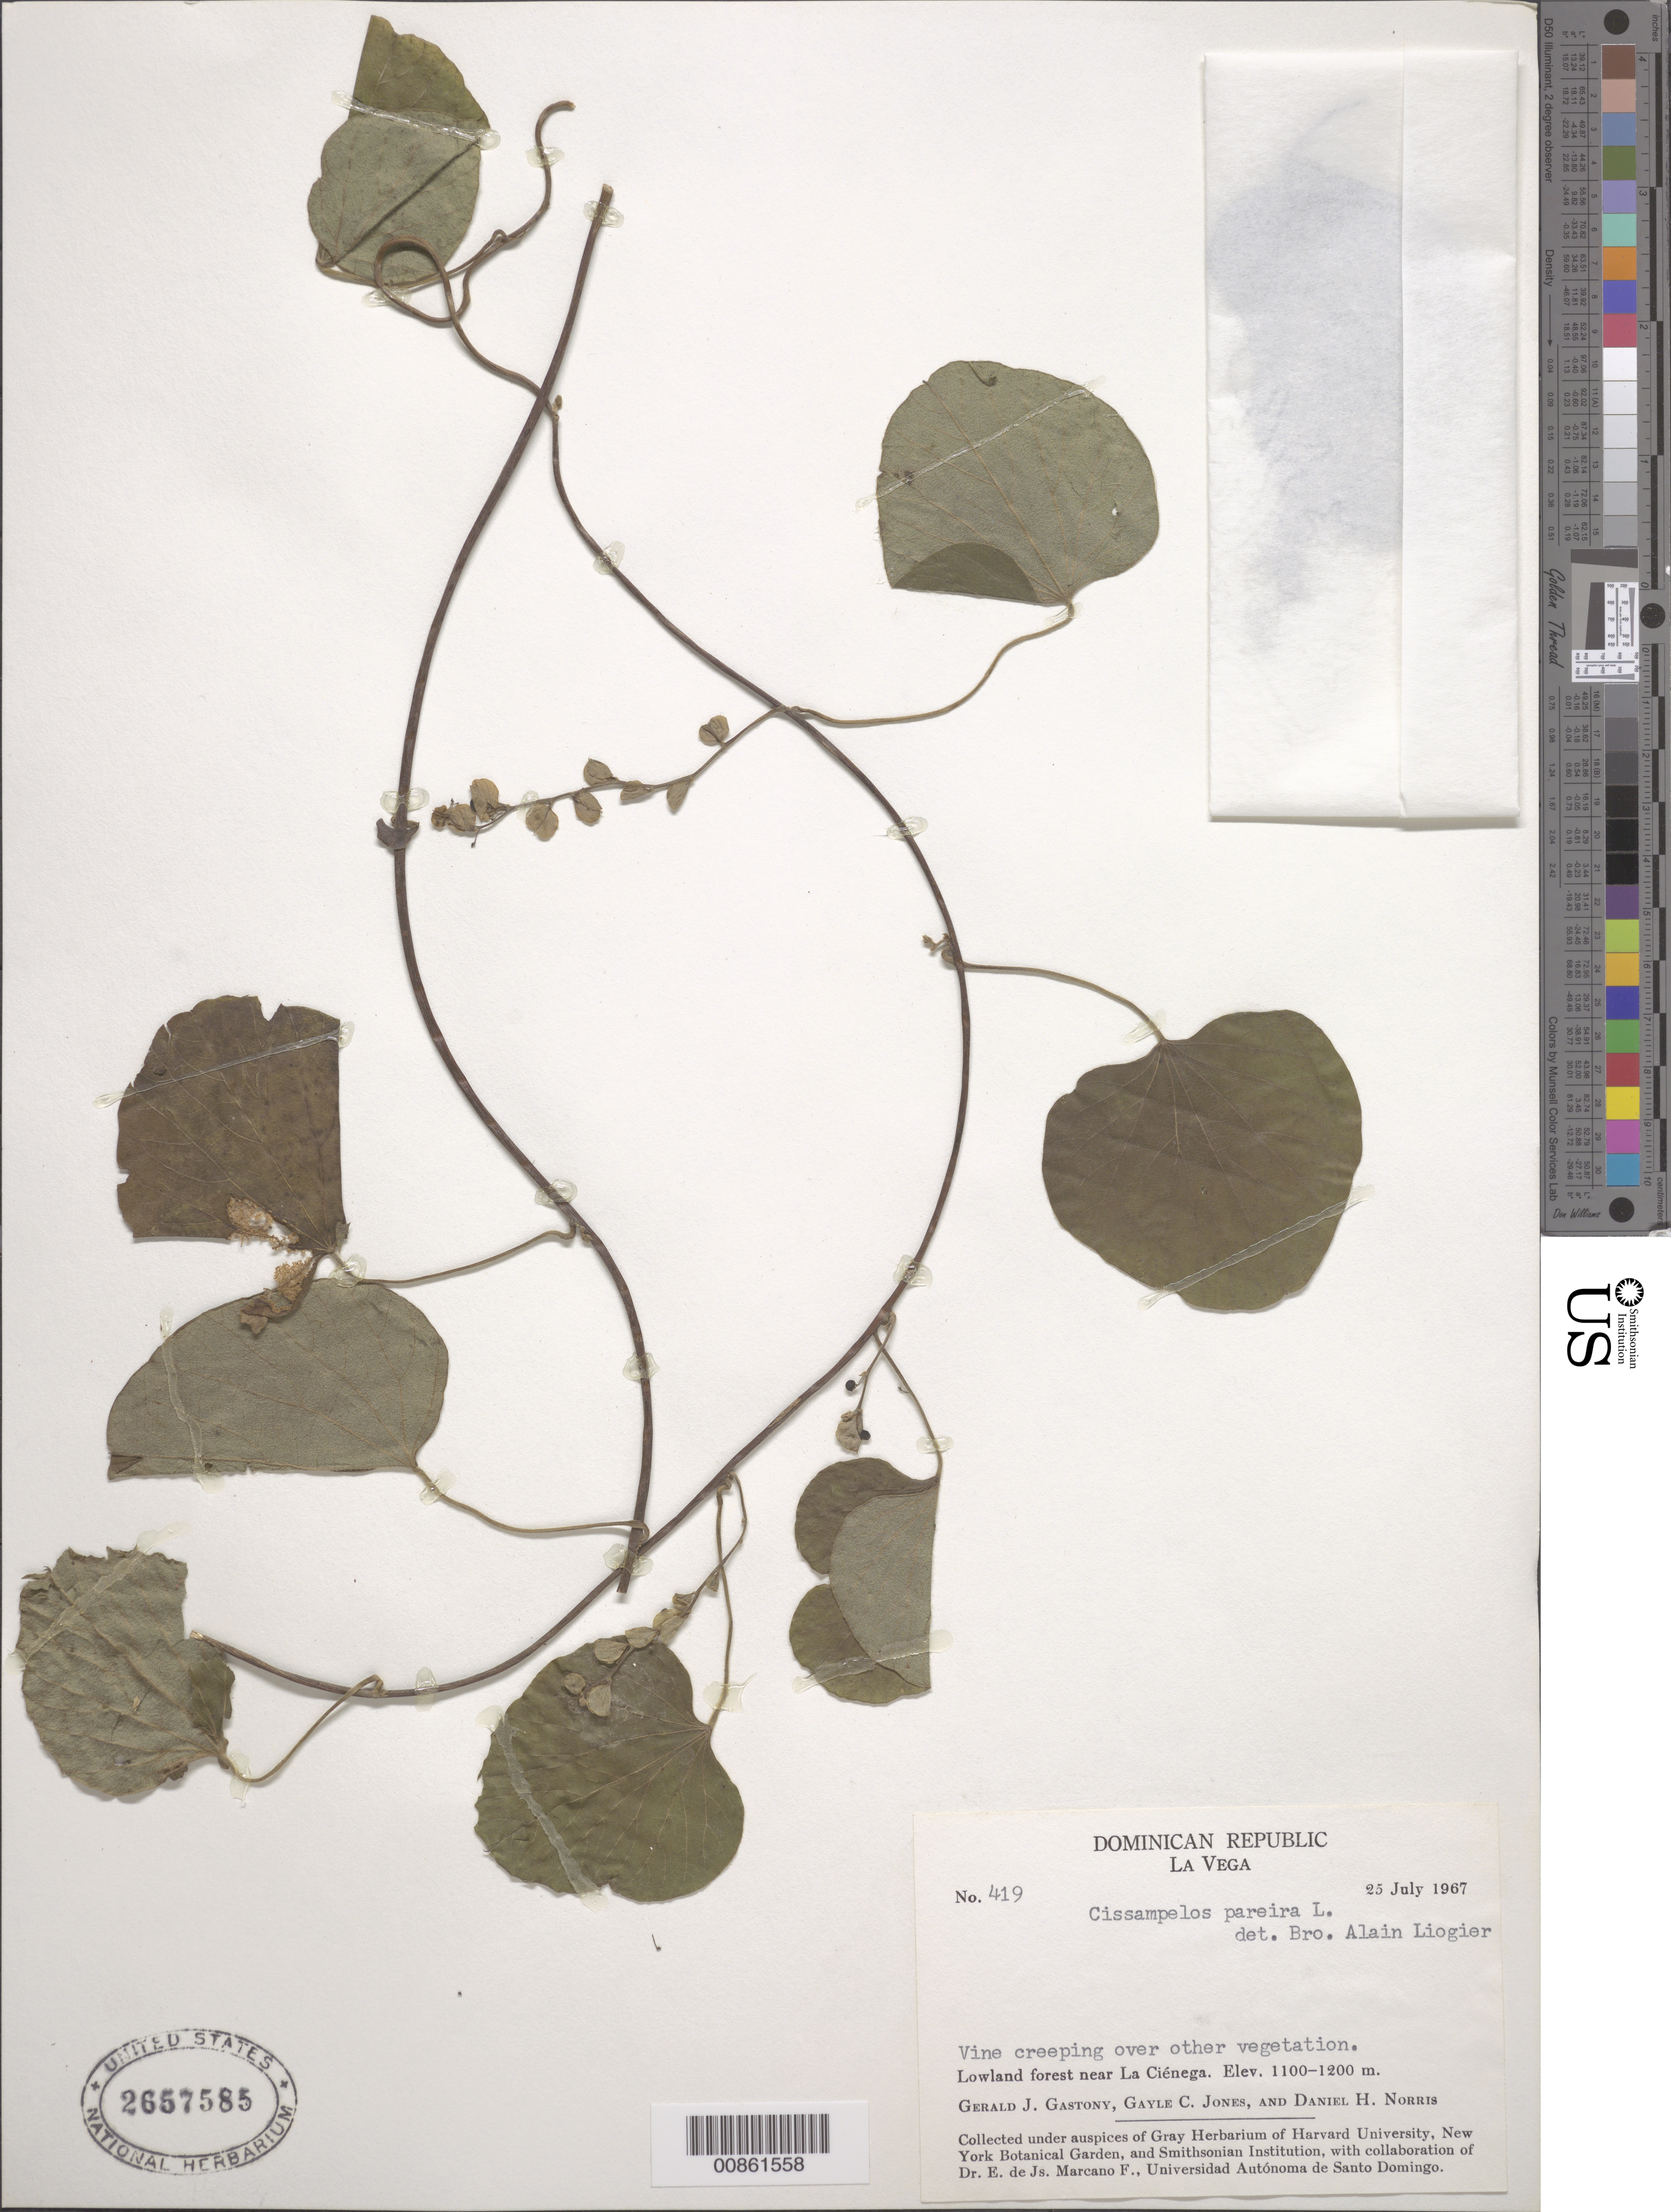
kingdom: Plantae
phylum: Tracheophyta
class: Magnoliopsida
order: Ranunculales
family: Menispermaceae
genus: Cissampelos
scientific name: Cissampelos pareira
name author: L.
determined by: Liogier, Alain H.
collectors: G. Gastony, G. C. Jones & D. H. Norris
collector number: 419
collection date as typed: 25 Jul 1967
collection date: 1967-07-25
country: Dominican Republic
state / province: La Vega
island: Hispaniola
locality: Near La Ciénaga.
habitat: Creeping over other vegetation. Lowland forest.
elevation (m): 1100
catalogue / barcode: US 2657585